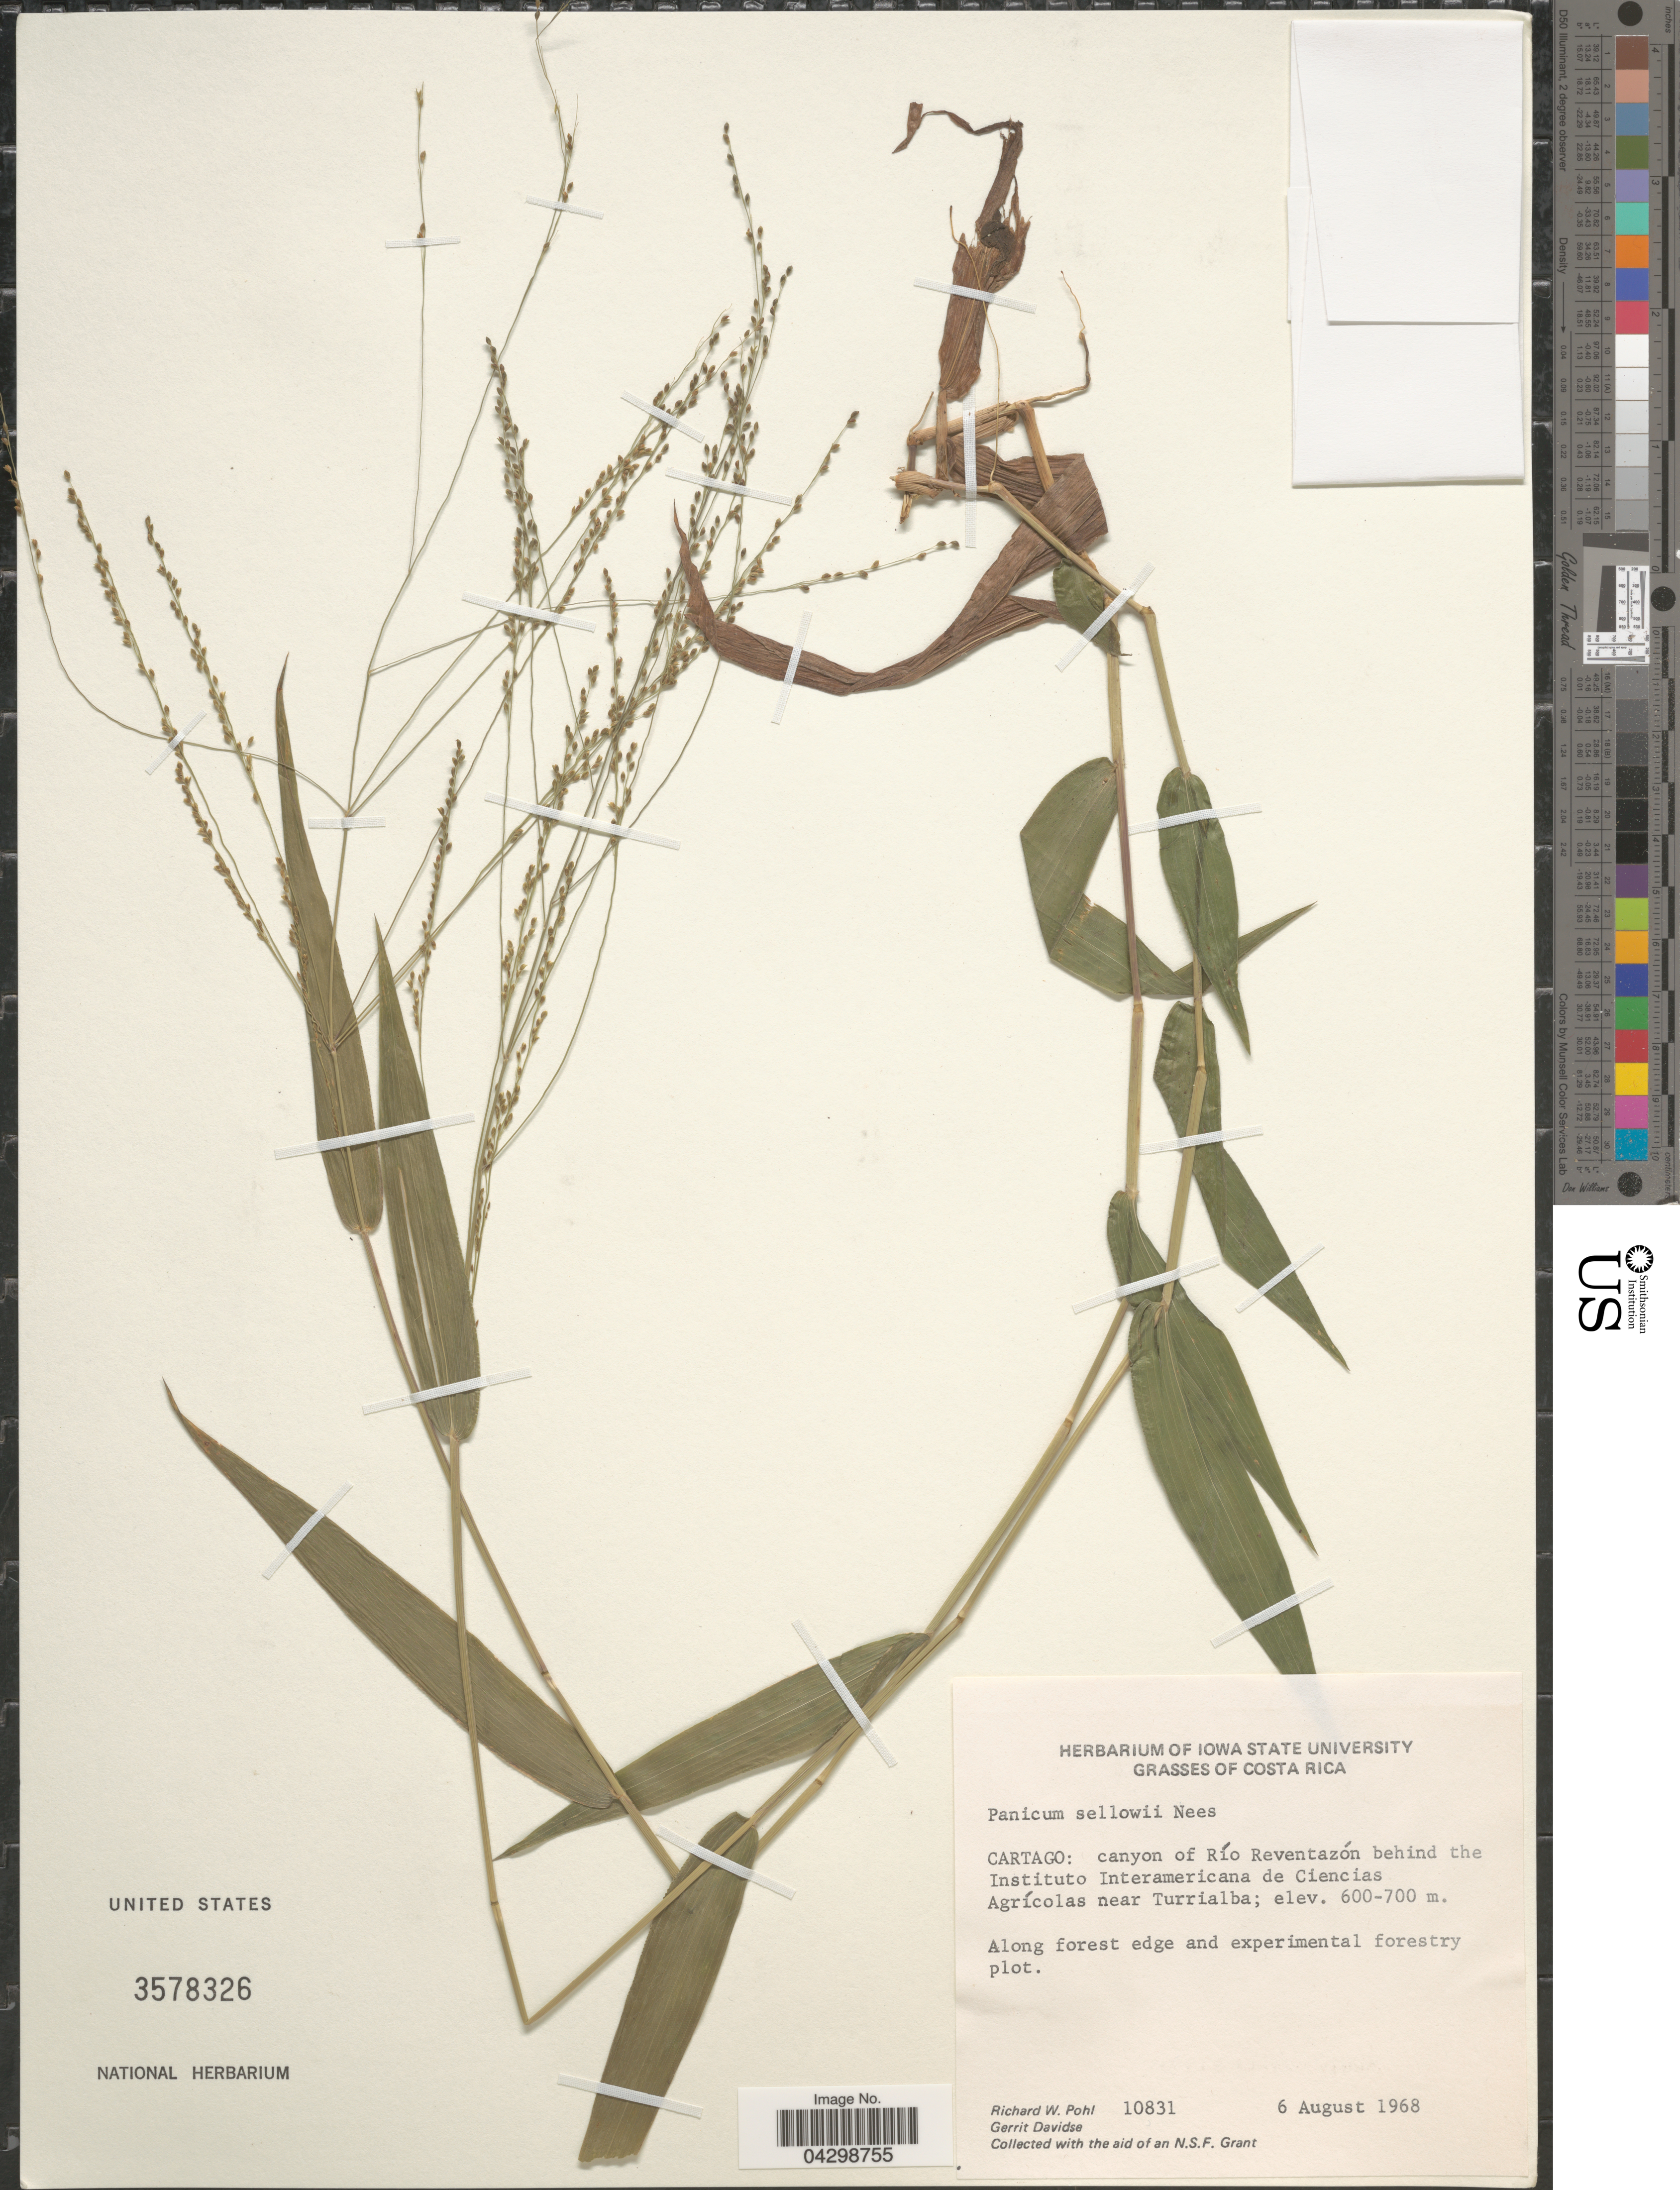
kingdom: Plantae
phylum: Tracheophyta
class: Liliopsida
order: Poales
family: Poaceae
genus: Panicum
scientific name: Panicum sellowii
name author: Nees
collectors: R. W. Pohl & G. Davidse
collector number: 10831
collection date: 1968-08-06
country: Costa Rica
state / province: Cartago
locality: Canyon of Río Reventazón behind the Instituto Interamericana de Ciencias Agrícolas near Turrialba.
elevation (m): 600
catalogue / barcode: US 3578326